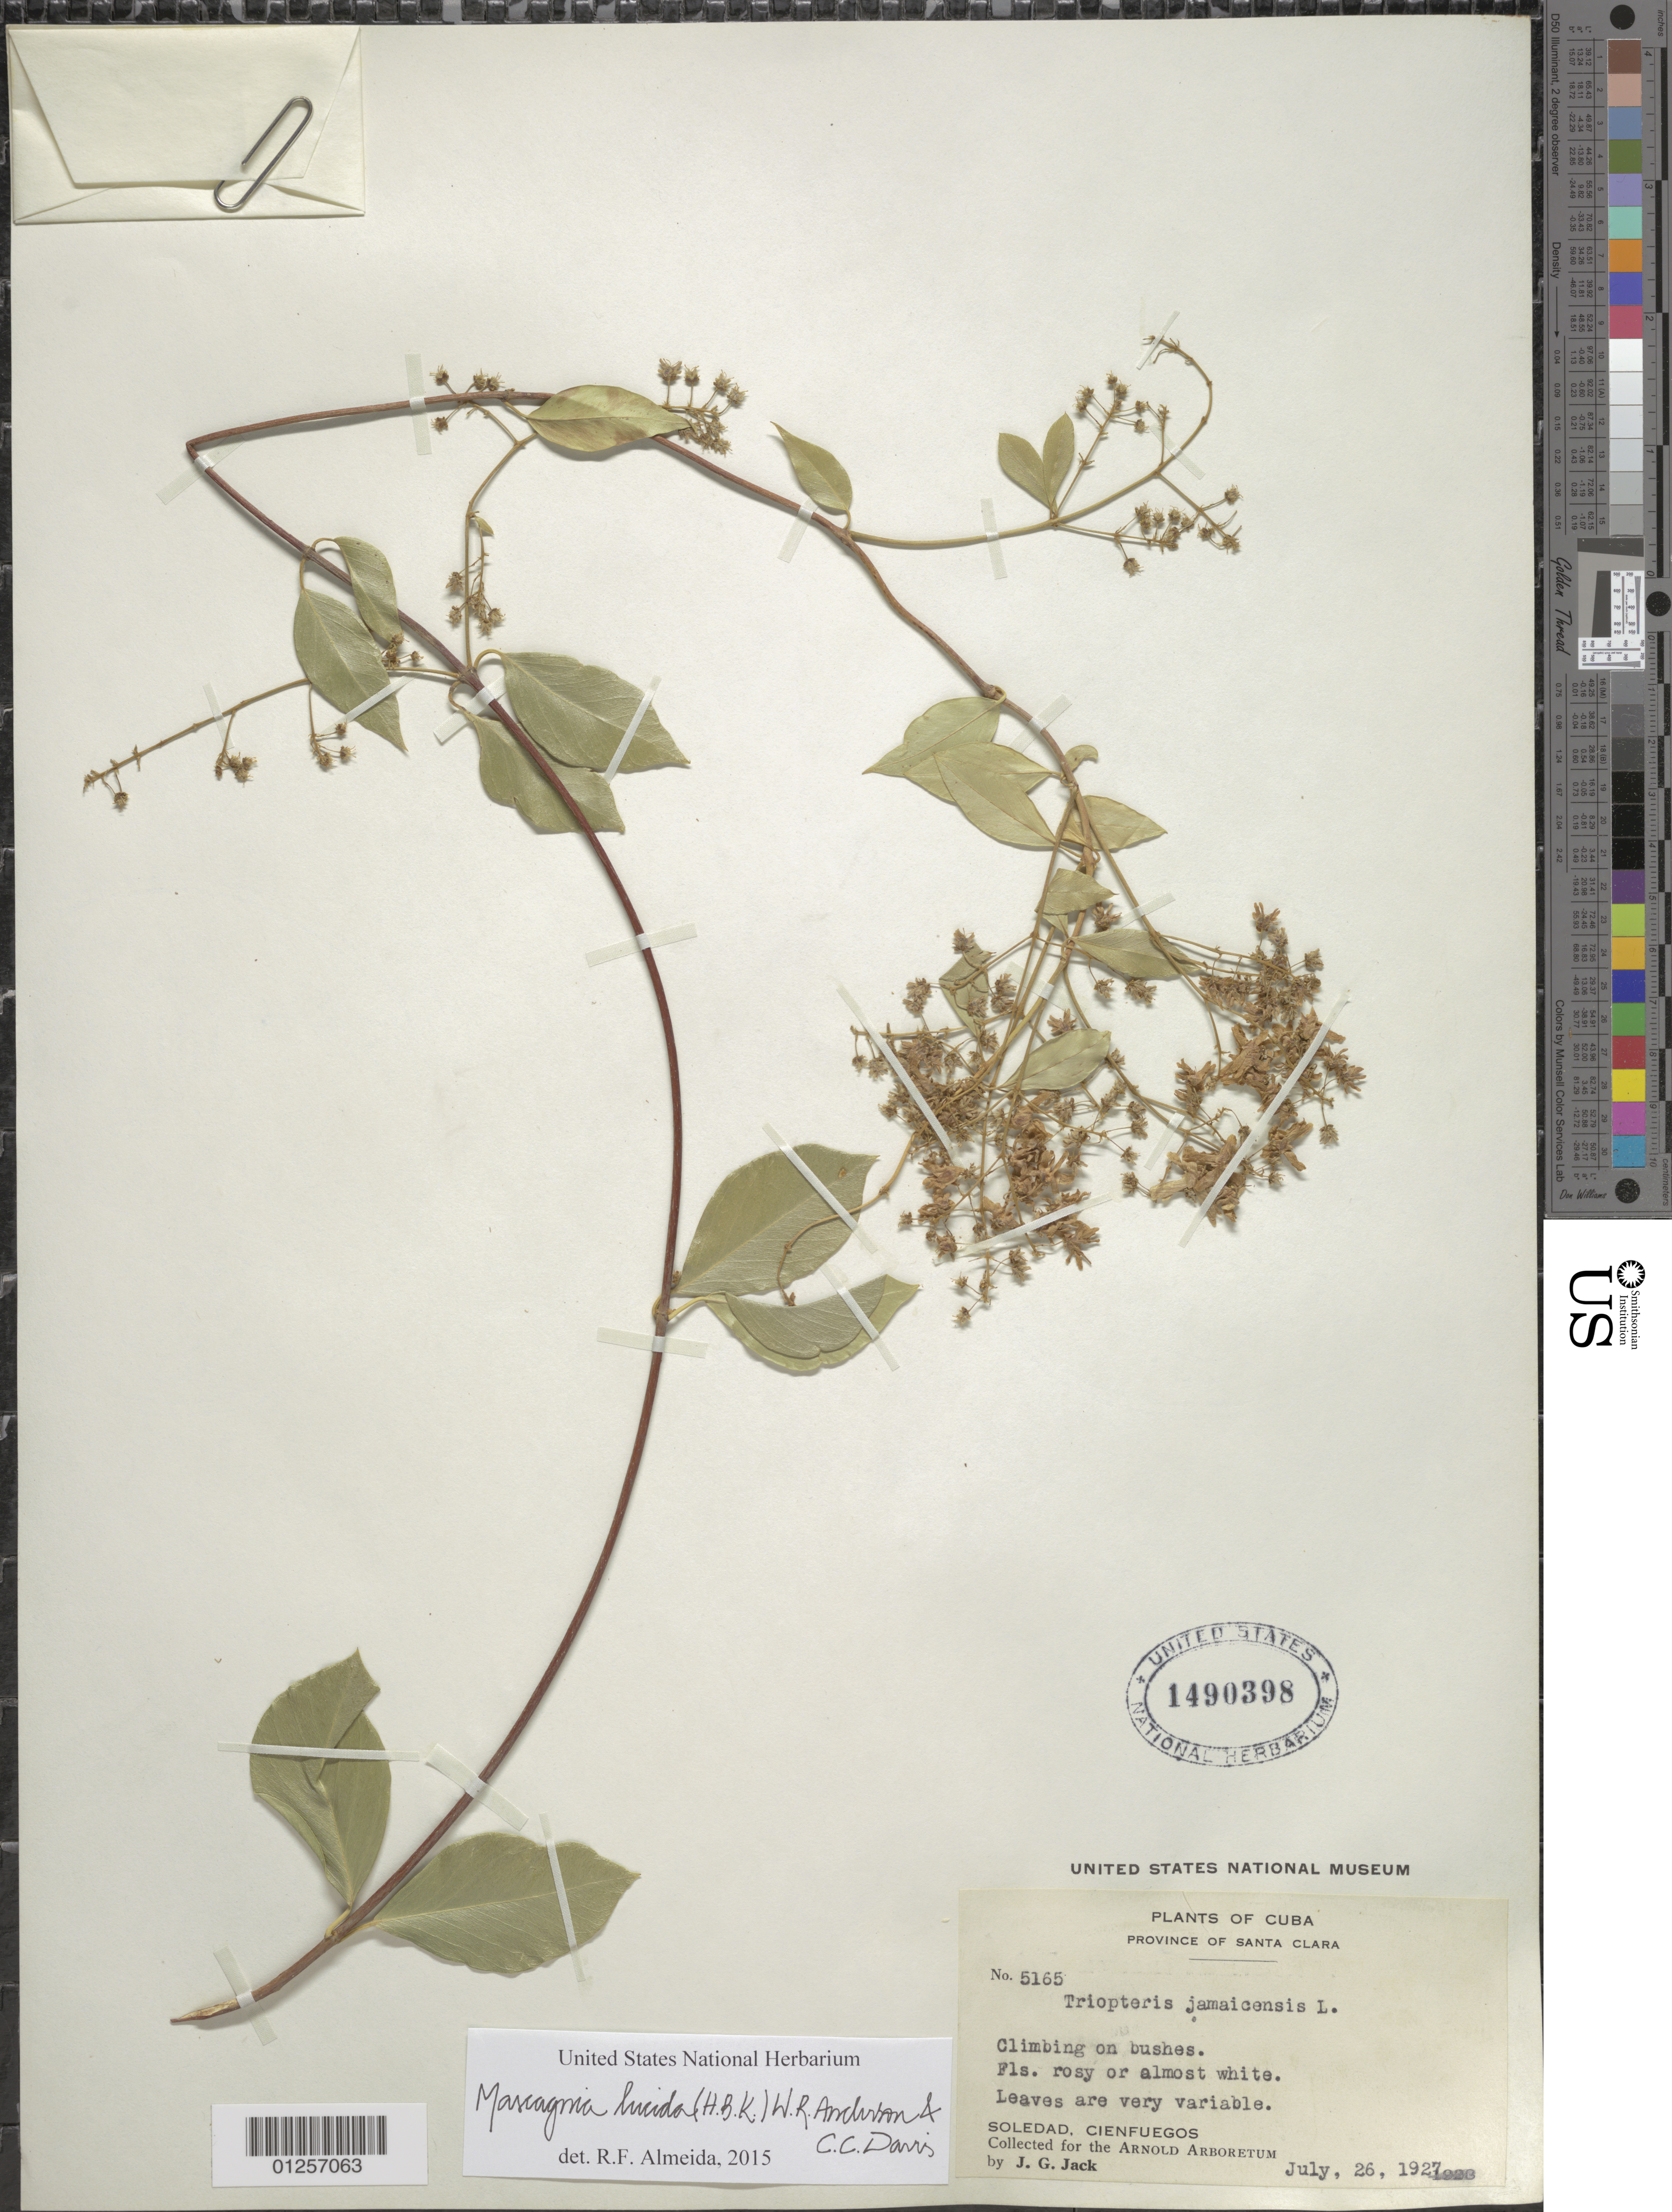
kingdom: Plantae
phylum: Tracheophyta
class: Magnoliopsida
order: Malpighiales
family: Malpighiaceae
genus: Mascagnia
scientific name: Mascagnia lucida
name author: (Kunth) W.R. Anderson & C. Davis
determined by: De Almeida, R. F., (HUEFS), Universidade Estadual de Feira de Santana (BRAZIL)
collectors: J. G. Jack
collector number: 5165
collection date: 1927-07-26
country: Cuba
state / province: Las Villas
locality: Santa Clara Province [Las Villas]. Soledad, Cienfuegos.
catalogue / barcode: US 1490398